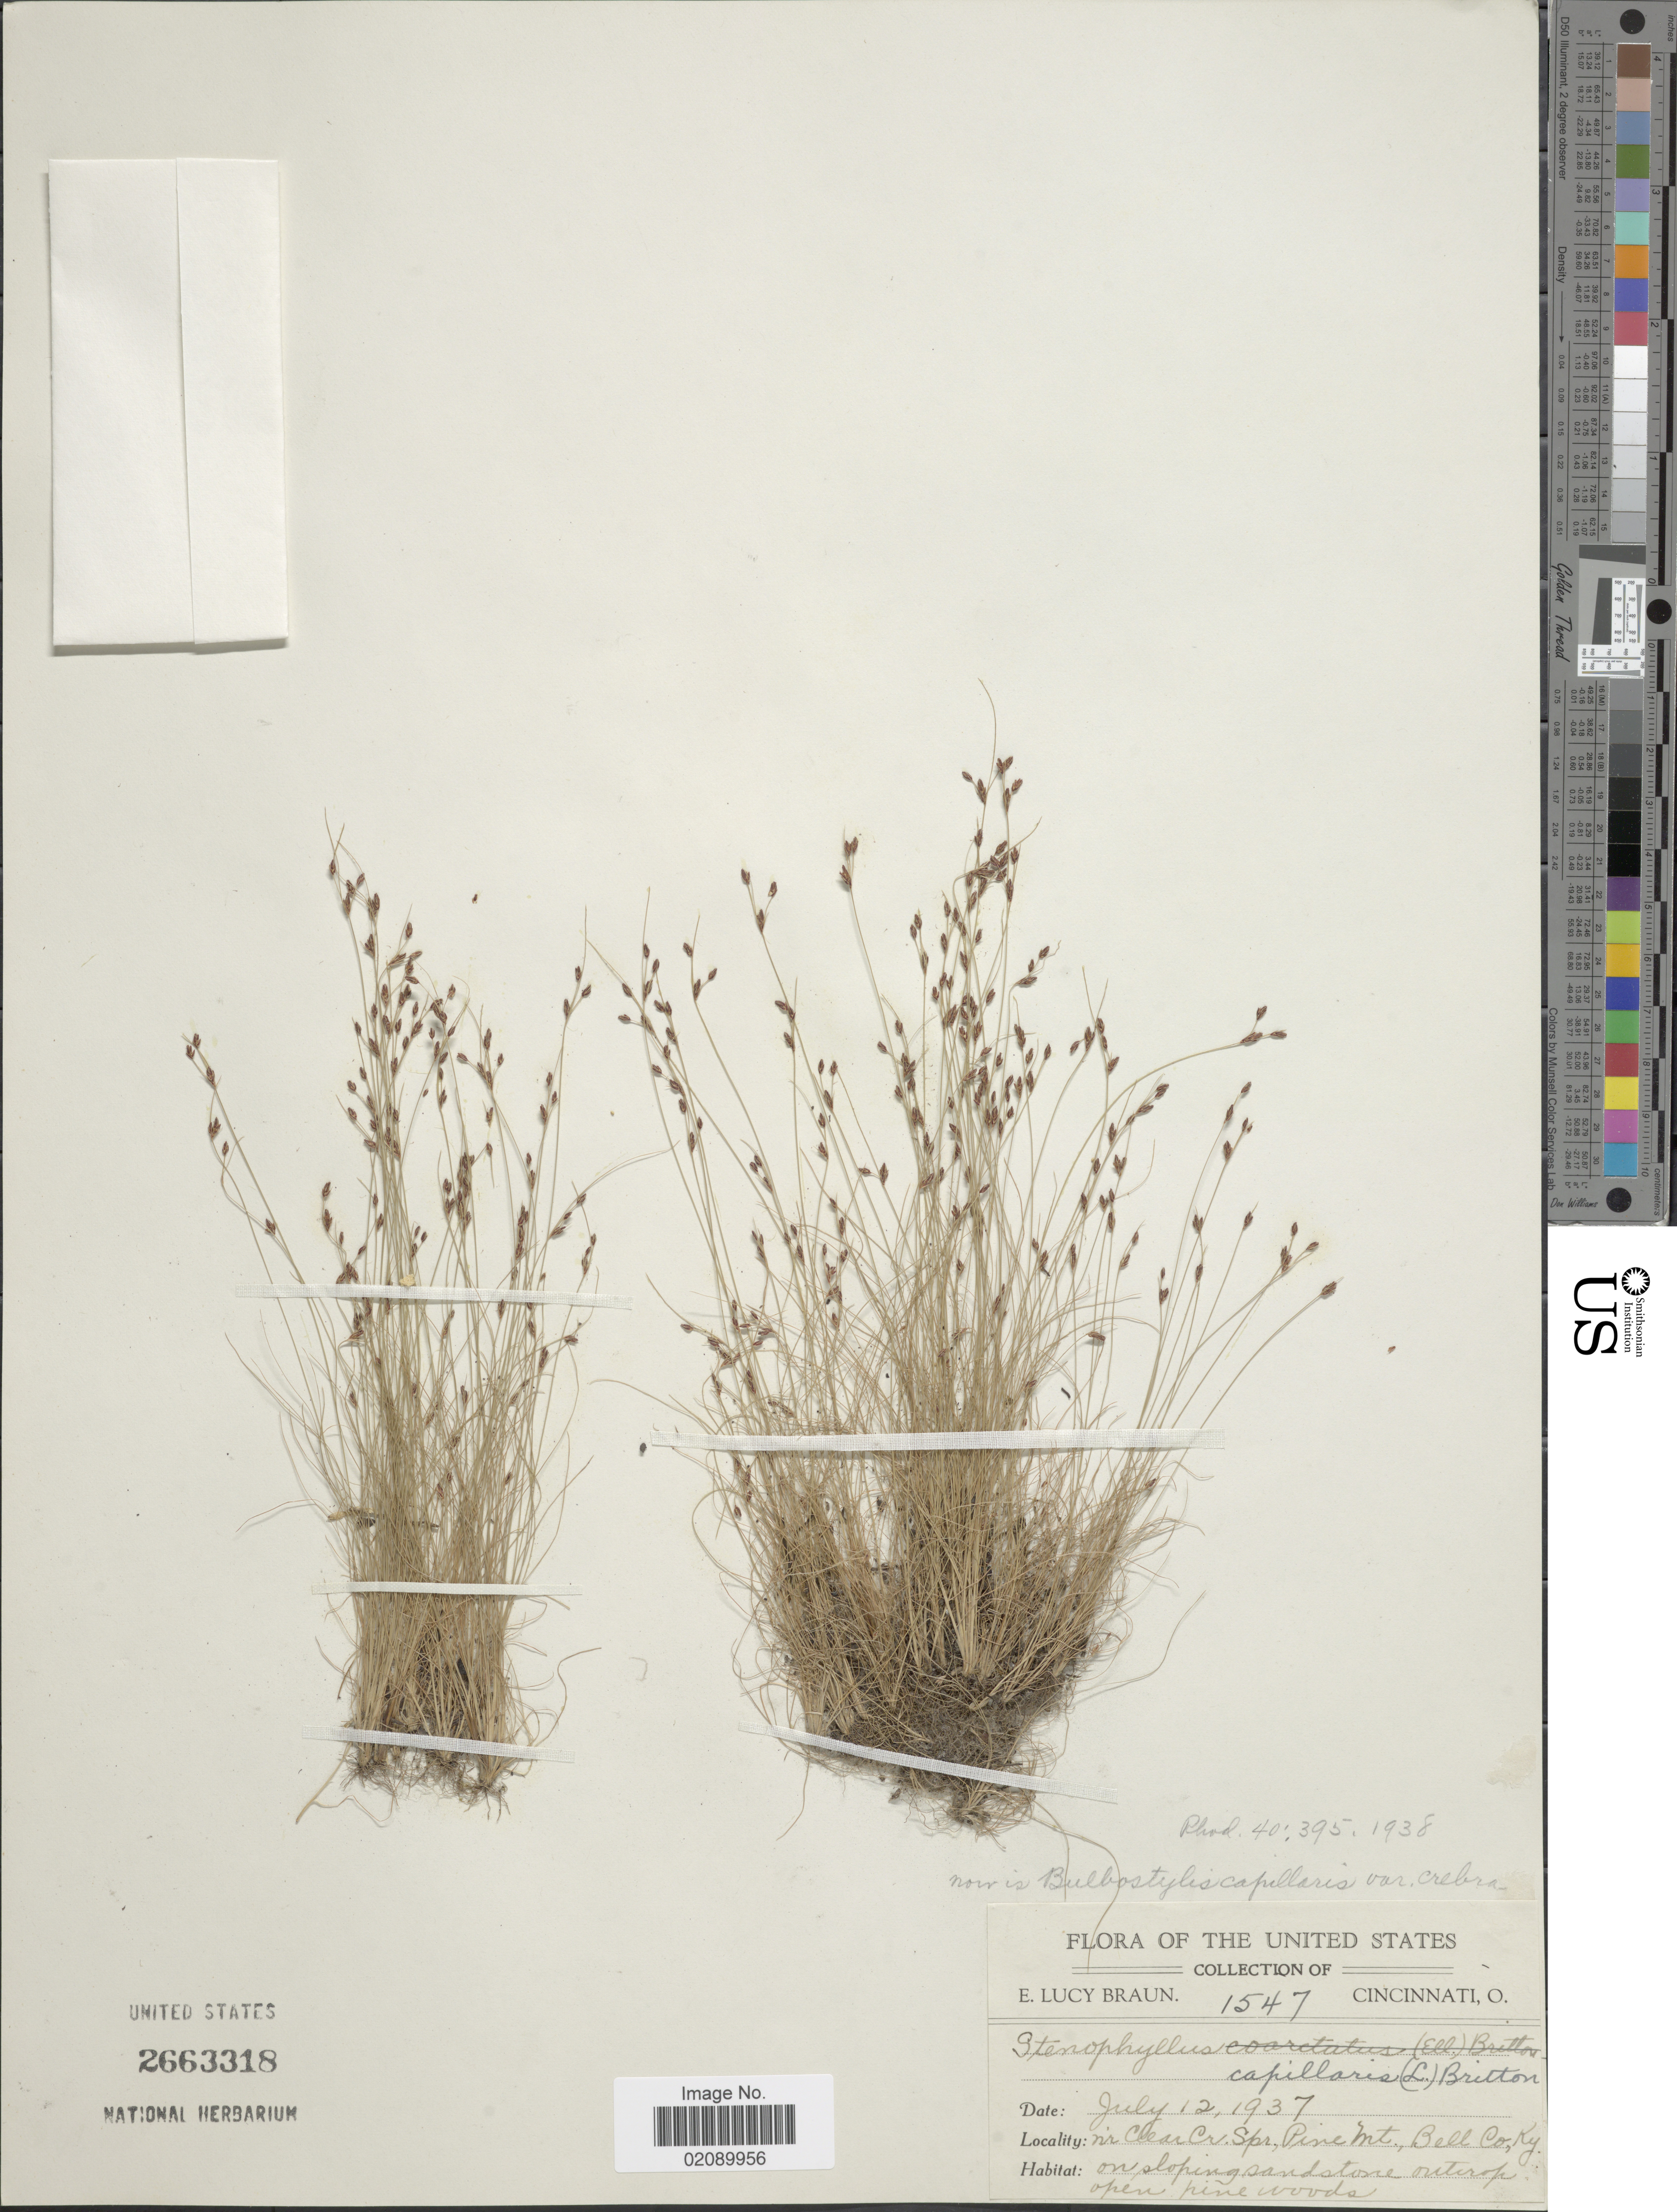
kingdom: Plantae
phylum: Tracheophyta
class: Liliopsida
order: Poales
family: Cyperaceae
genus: Bulbostylis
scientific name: Bulbostylis capillaris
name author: (L.) Kunth ex C.B. Clarke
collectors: E. L. Braun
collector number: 1547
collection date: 1937-07-12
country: United States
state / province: Kentucky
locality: Nr Clear Cr. Spr. Pine Mt., Bell Co., Ky.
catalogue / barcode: US 2663318